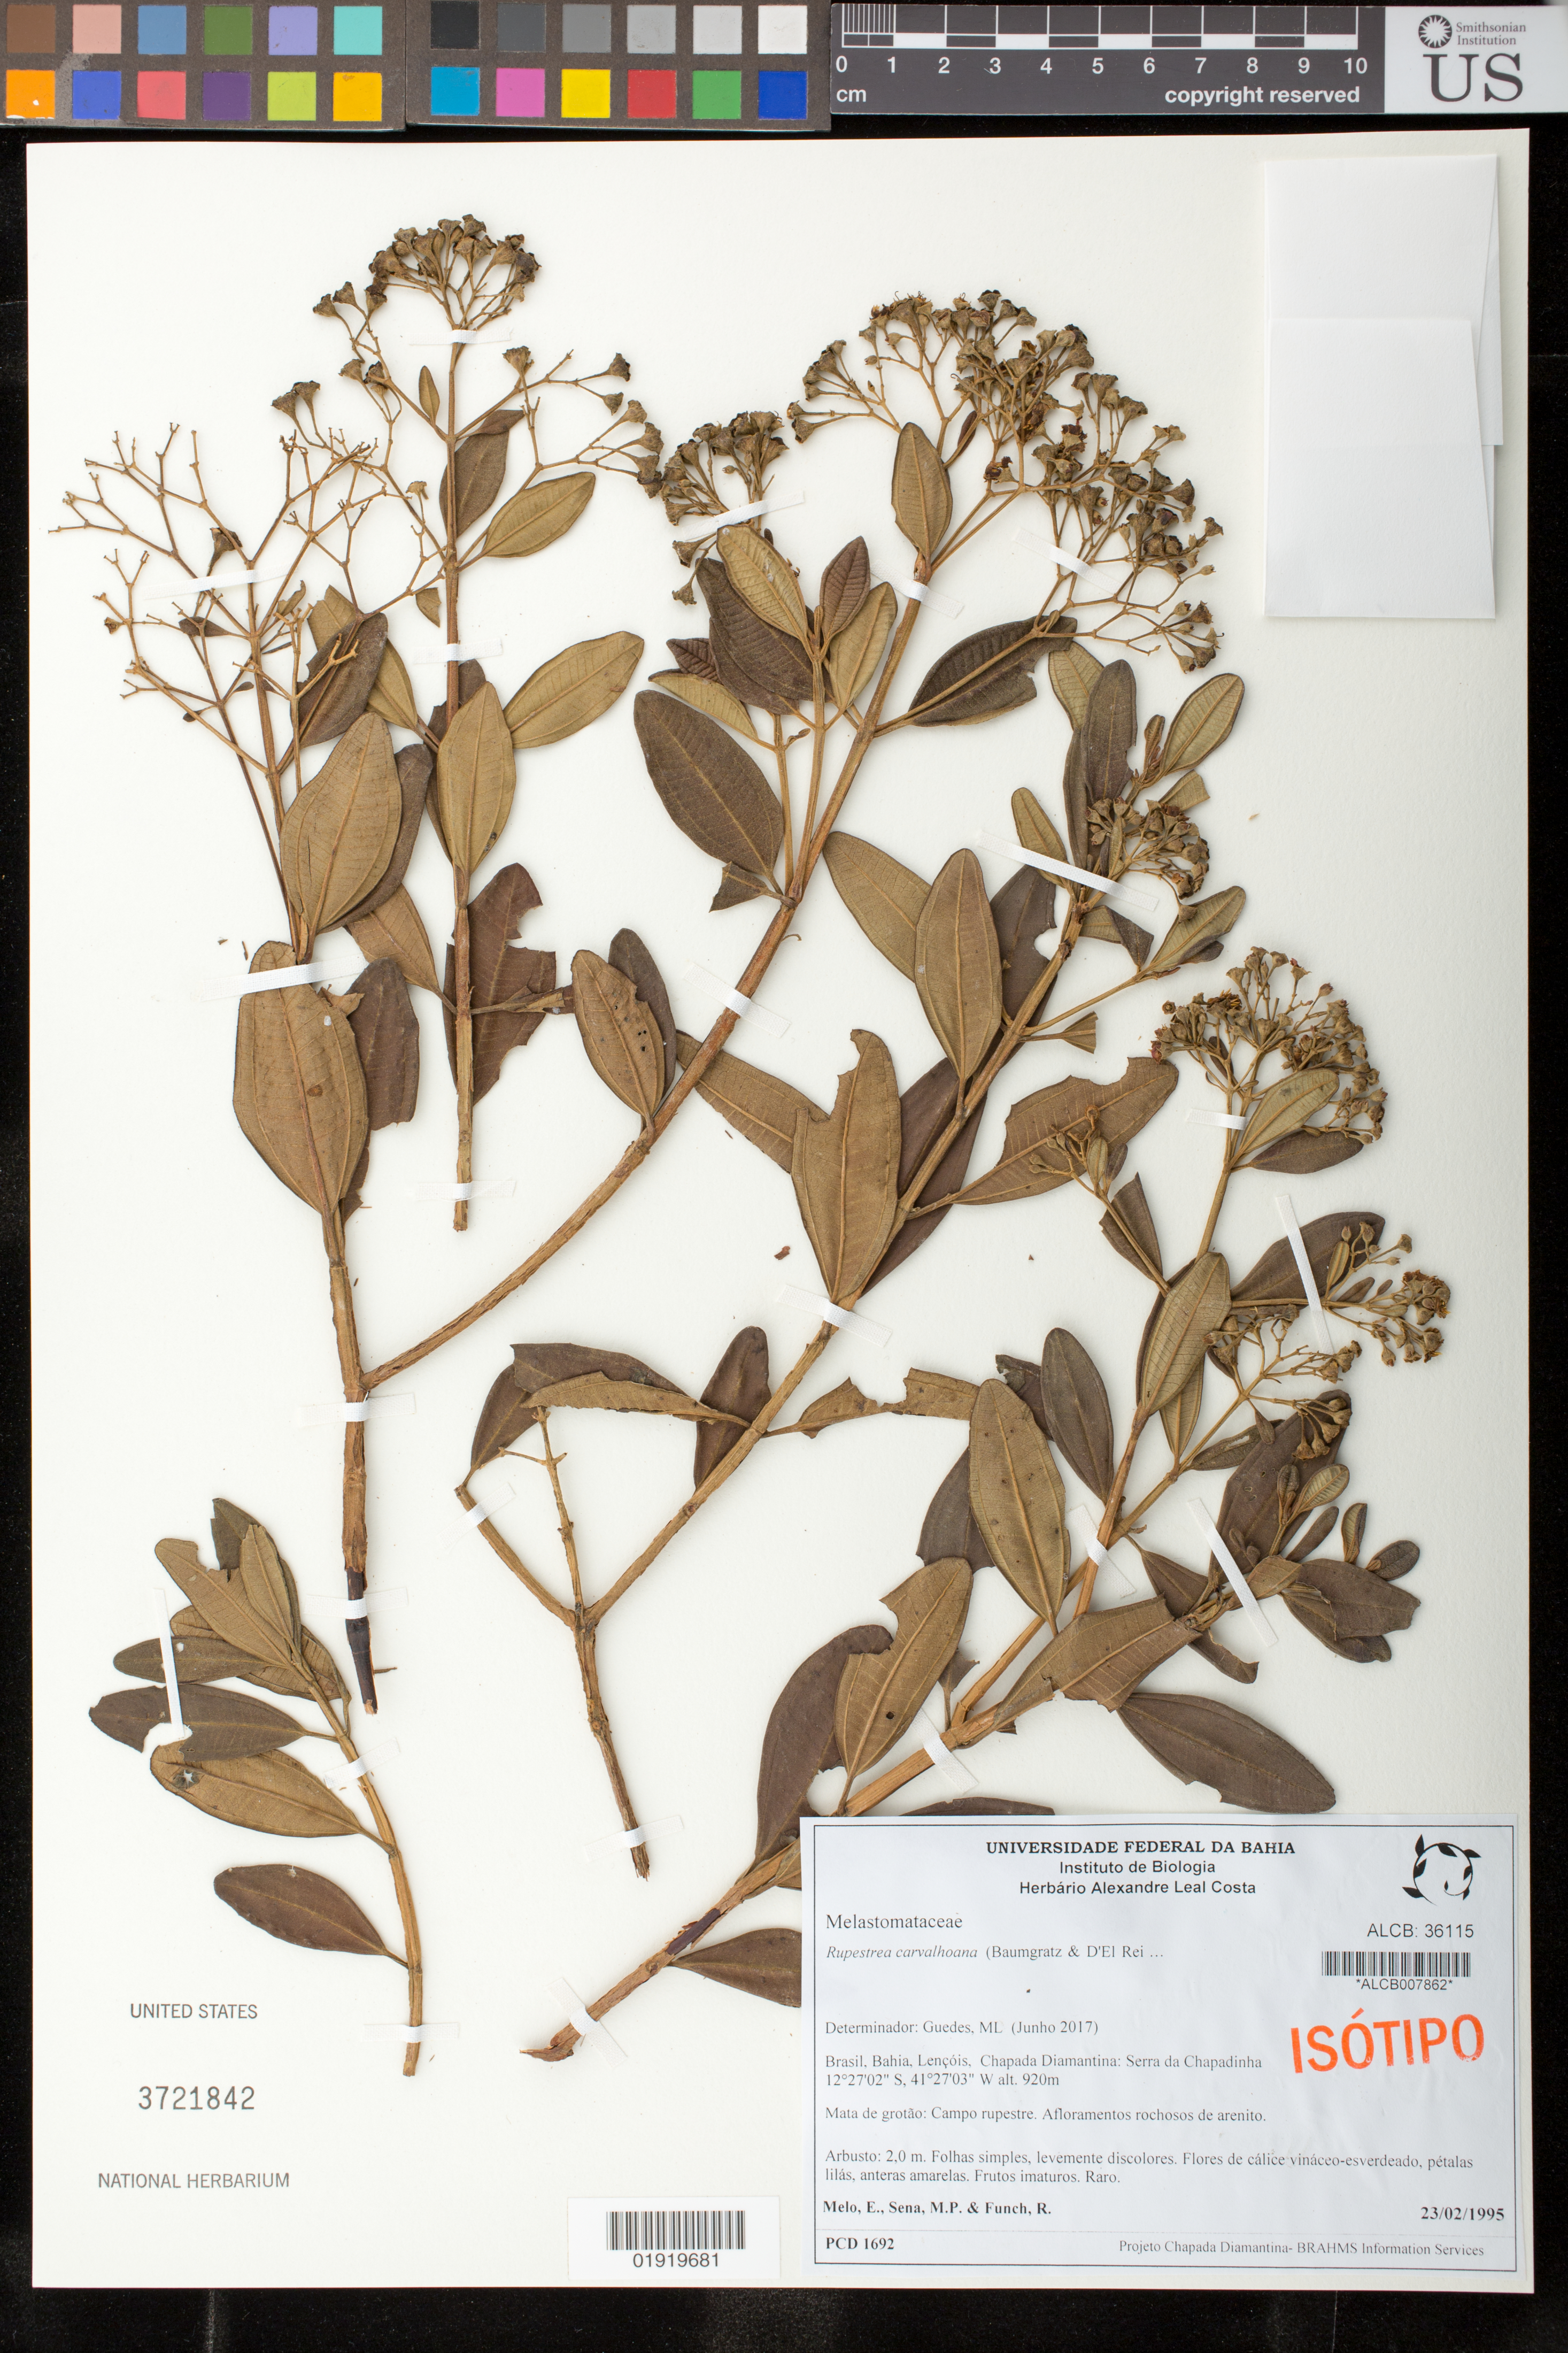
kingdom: Plantae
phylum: Tracheophyta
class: Magnoliopsida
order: Myrtales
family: Melastomataceae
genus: Miconia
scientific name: Miconia carvalhoana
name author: Baumgratz & D'El Rei Souza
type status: Isotype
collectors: E. Melo, M. Sena & R. Funch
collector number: PCD 1692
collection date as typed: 23/02/1995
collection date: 1995-02-23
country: Brazil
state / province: Bahia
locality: Bahia, Lençóis, Chapada Diamantina: Serra da Chapadinha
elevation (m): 920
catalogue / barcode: US 3721842